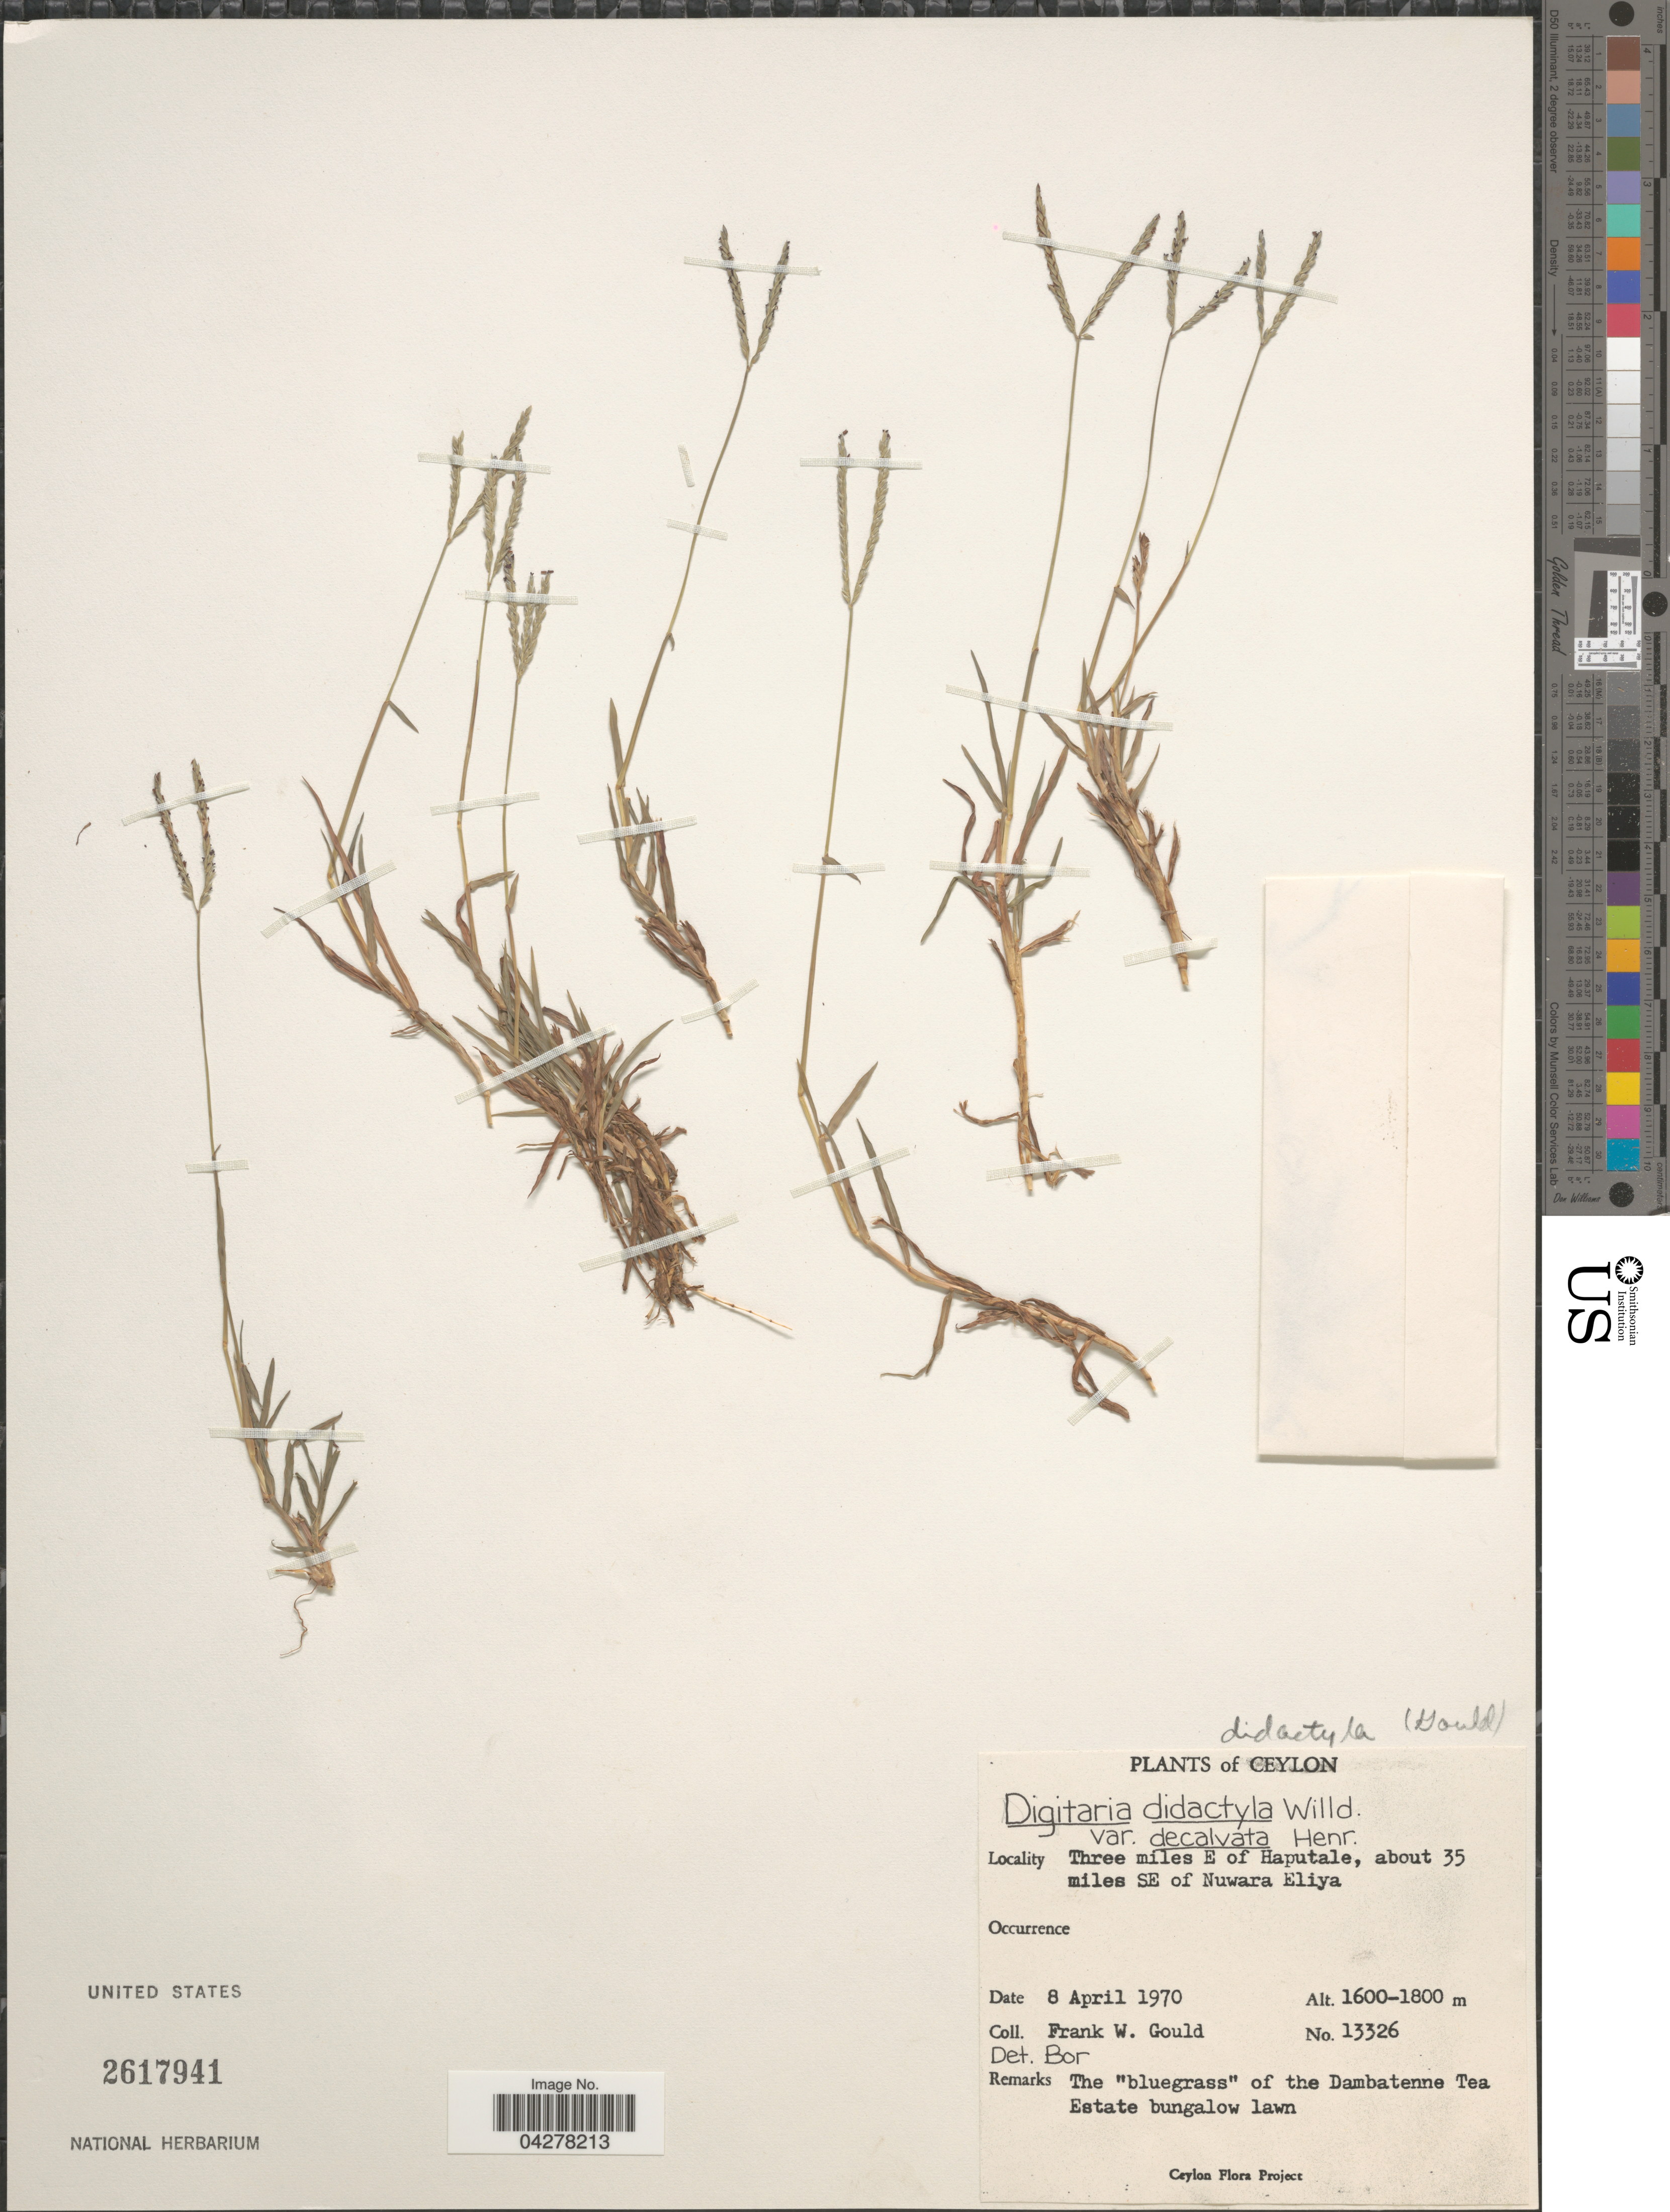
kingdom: Plantae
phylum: Tracheophyta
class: Liliopsida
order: Poales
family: Poaceae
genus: Digitaria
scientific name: Digitaria didactyla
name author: Willd.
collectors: F. W. Gould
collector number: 13326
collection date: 1970-04-08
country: Sri Lanka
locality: Ceylon. Three miles E of Haputale, about 35 miles SE of Nuwara Eliya. The "bluegrass" of the Dambatenne Tea Estate bungalow lawn.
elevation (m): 1600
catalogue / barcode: US 2617941